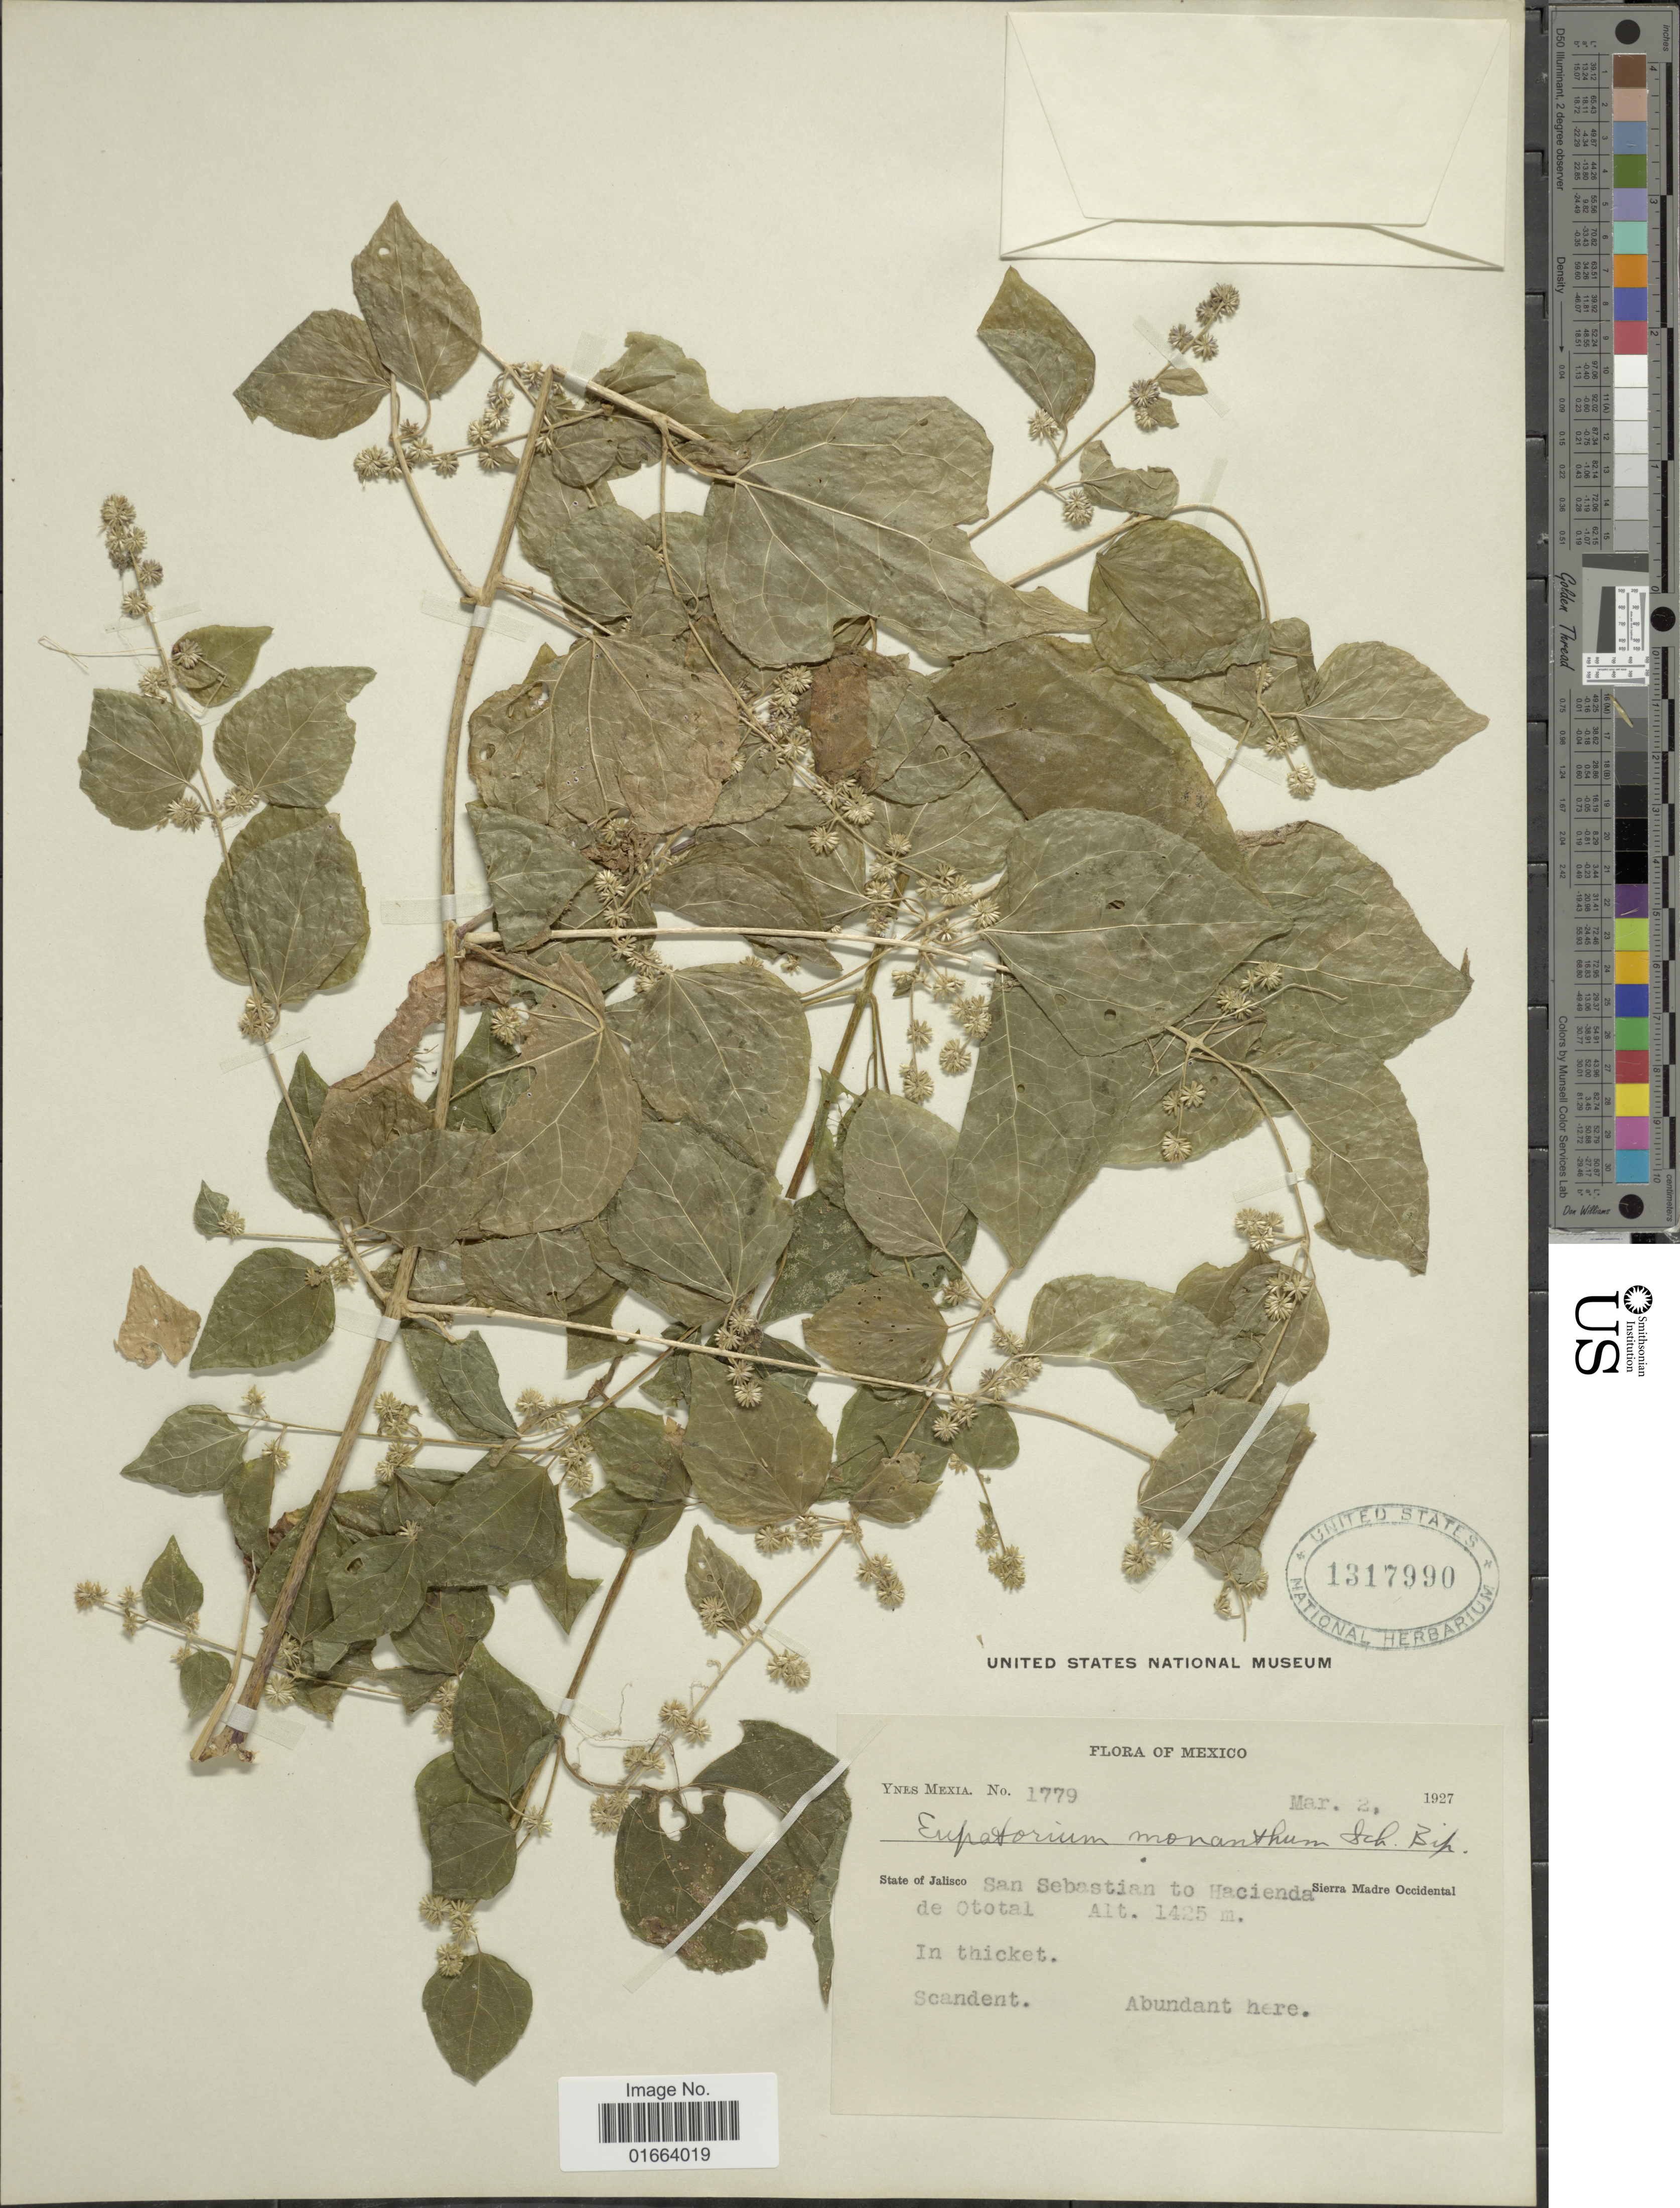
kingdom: Plantae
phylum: Tracheophyta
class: Magnoliopsida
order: Asterales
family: Asteraceae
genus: Neohintonia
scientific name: Neohintonia monantha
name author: (Sch. Bip.) R.M. King & H. Rob.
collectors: Y. Mexia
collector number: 1779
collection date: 1927-03-02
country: Mexico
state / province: Jalisco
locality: San Sebastian to Hacienda de Ototal. Sierra Madre Occidental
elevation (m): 1425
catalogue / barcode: US 1317990